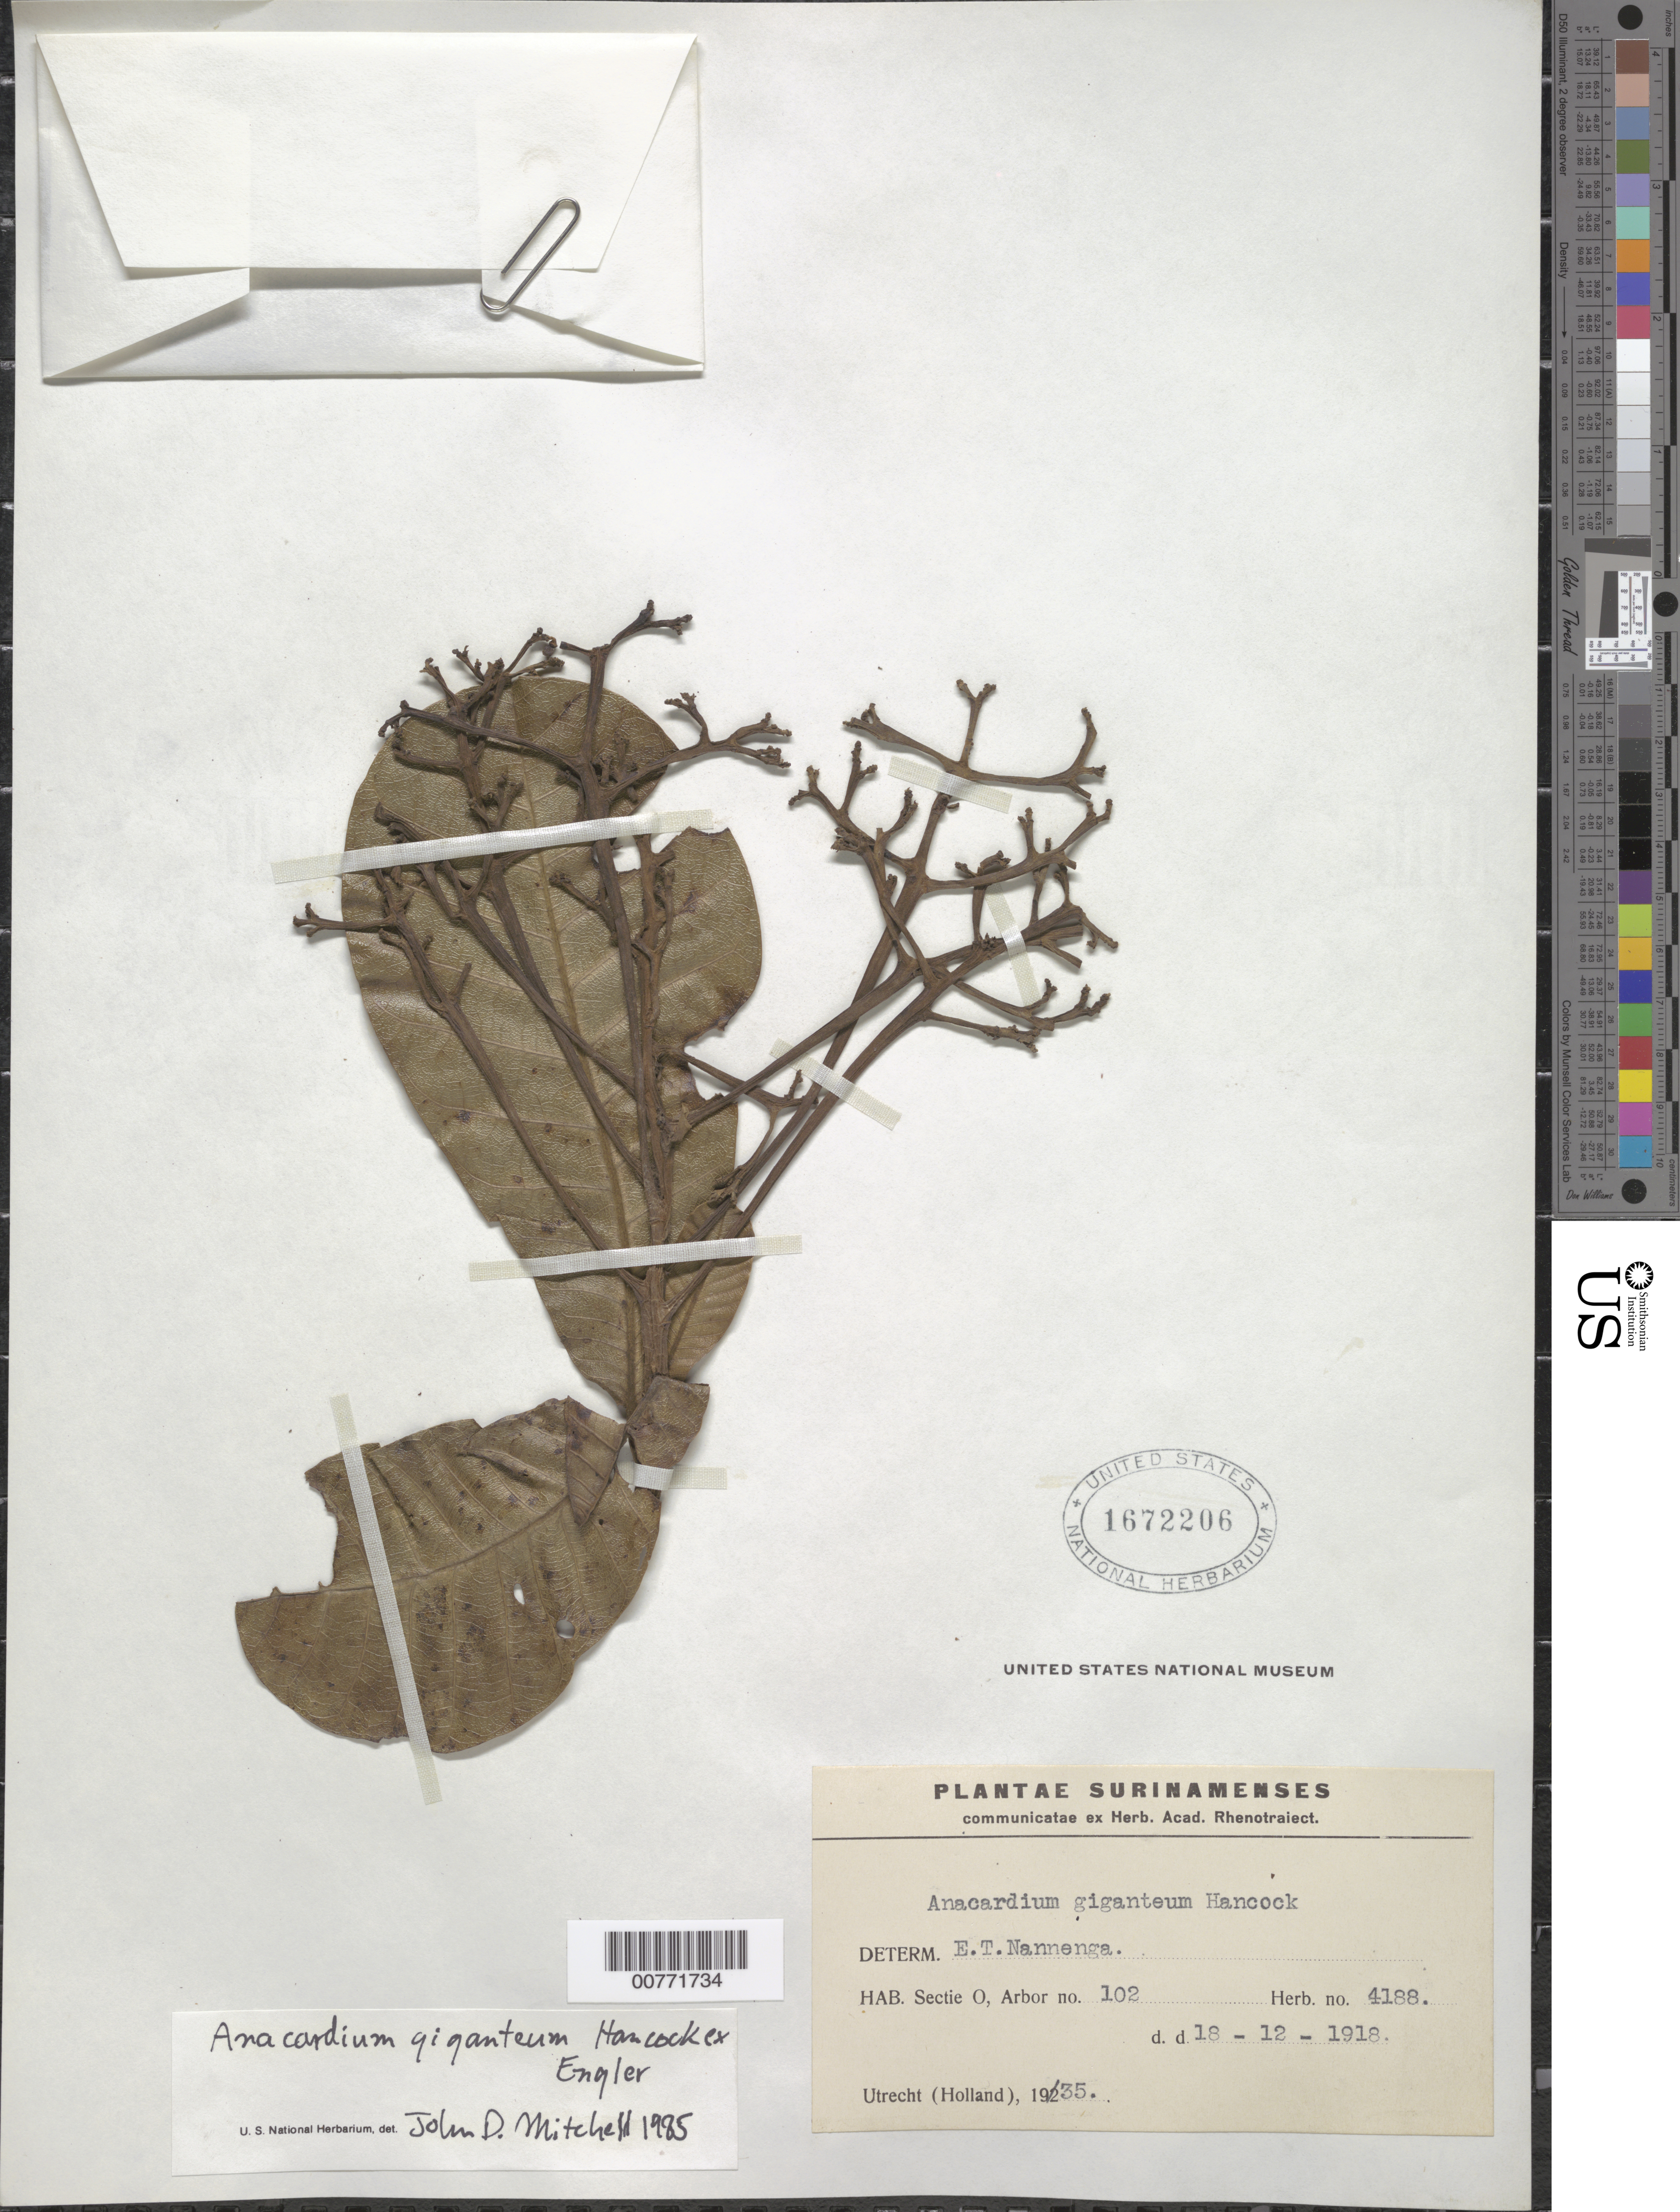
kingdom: Plantae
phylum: Tracheophyta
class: Magnoliopsida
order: Sapindales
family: Anacardiaceae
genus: Anacardium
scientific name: Anacardium giganteum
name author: W. Hancock ex Engl.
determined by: Mitchell, John D.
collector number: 4188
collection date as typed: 18-Dec-18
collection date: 1918-12-18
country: Suriname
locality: Sectie O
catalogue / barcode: US 1672206